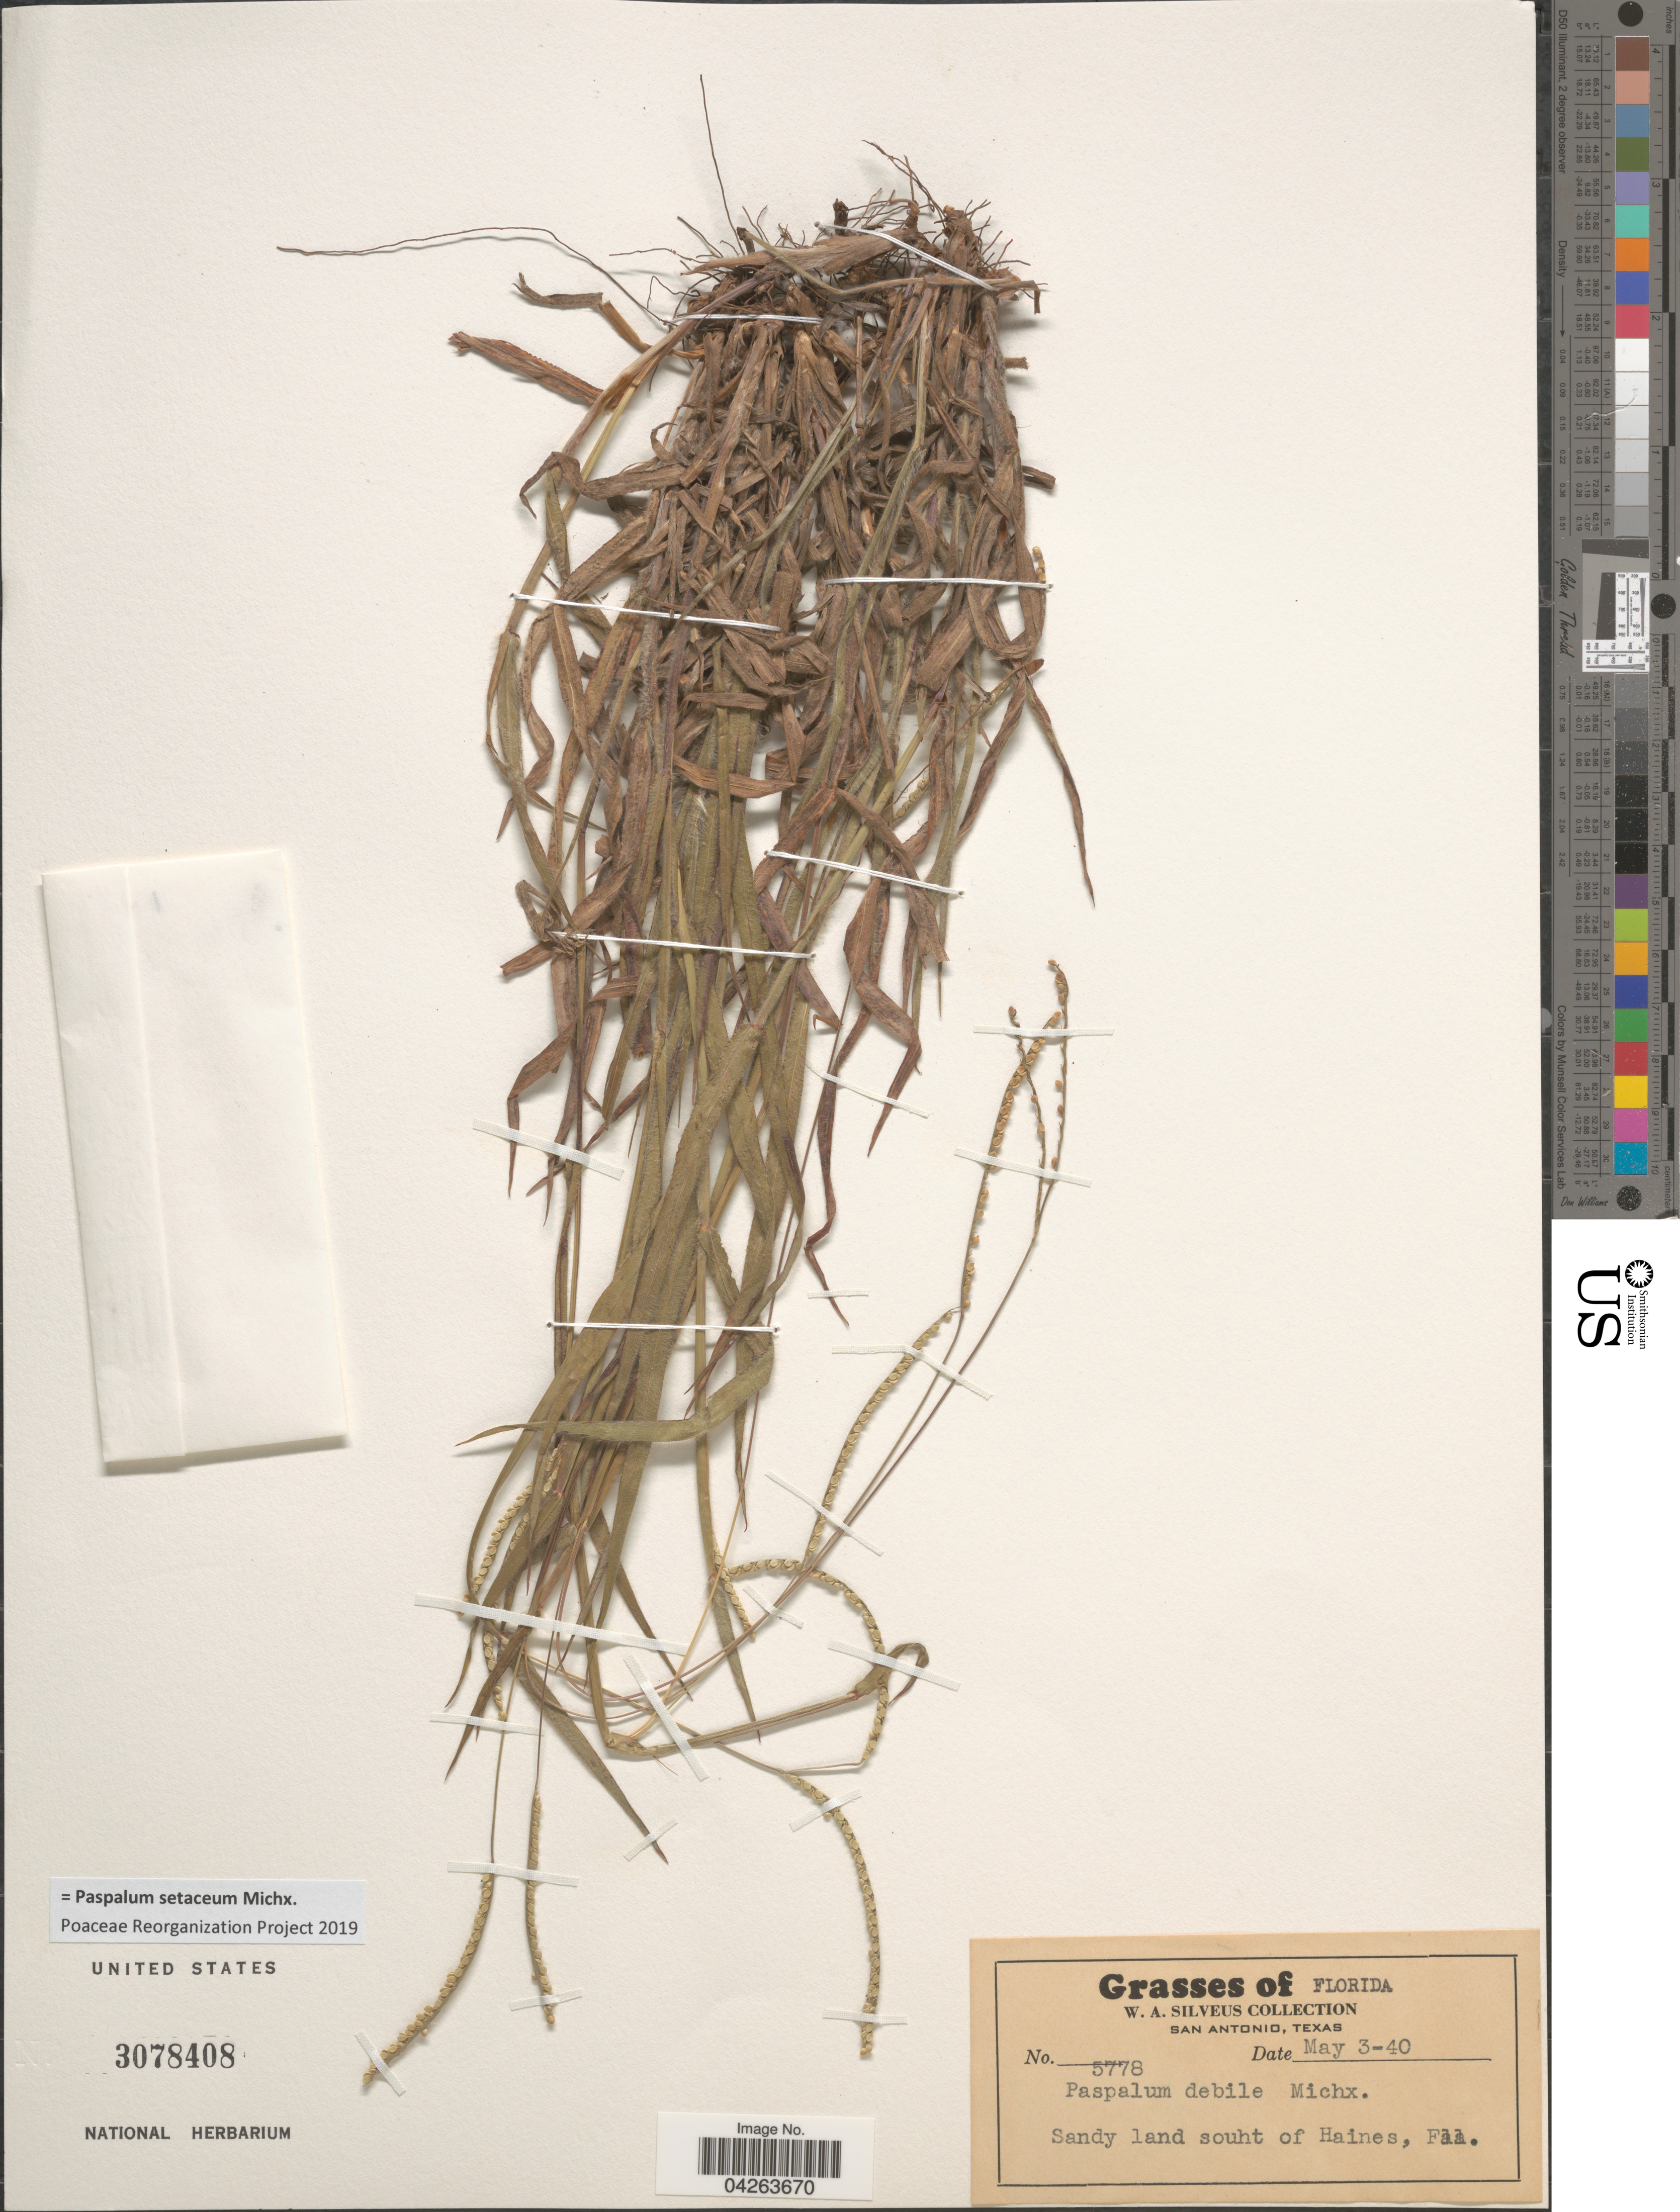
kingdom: Plantae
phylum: Tracheophyta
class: Liliopsida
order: Poales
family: Poaceae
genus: Paspalum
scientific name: Paspalum setaceum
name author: Michx.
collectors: W. Silveus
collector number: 5778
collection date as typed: Transcribed d/m/y: 3/5/40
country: United States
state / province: Florida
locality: Sandy land south of Haines.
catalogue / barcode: US 3078408